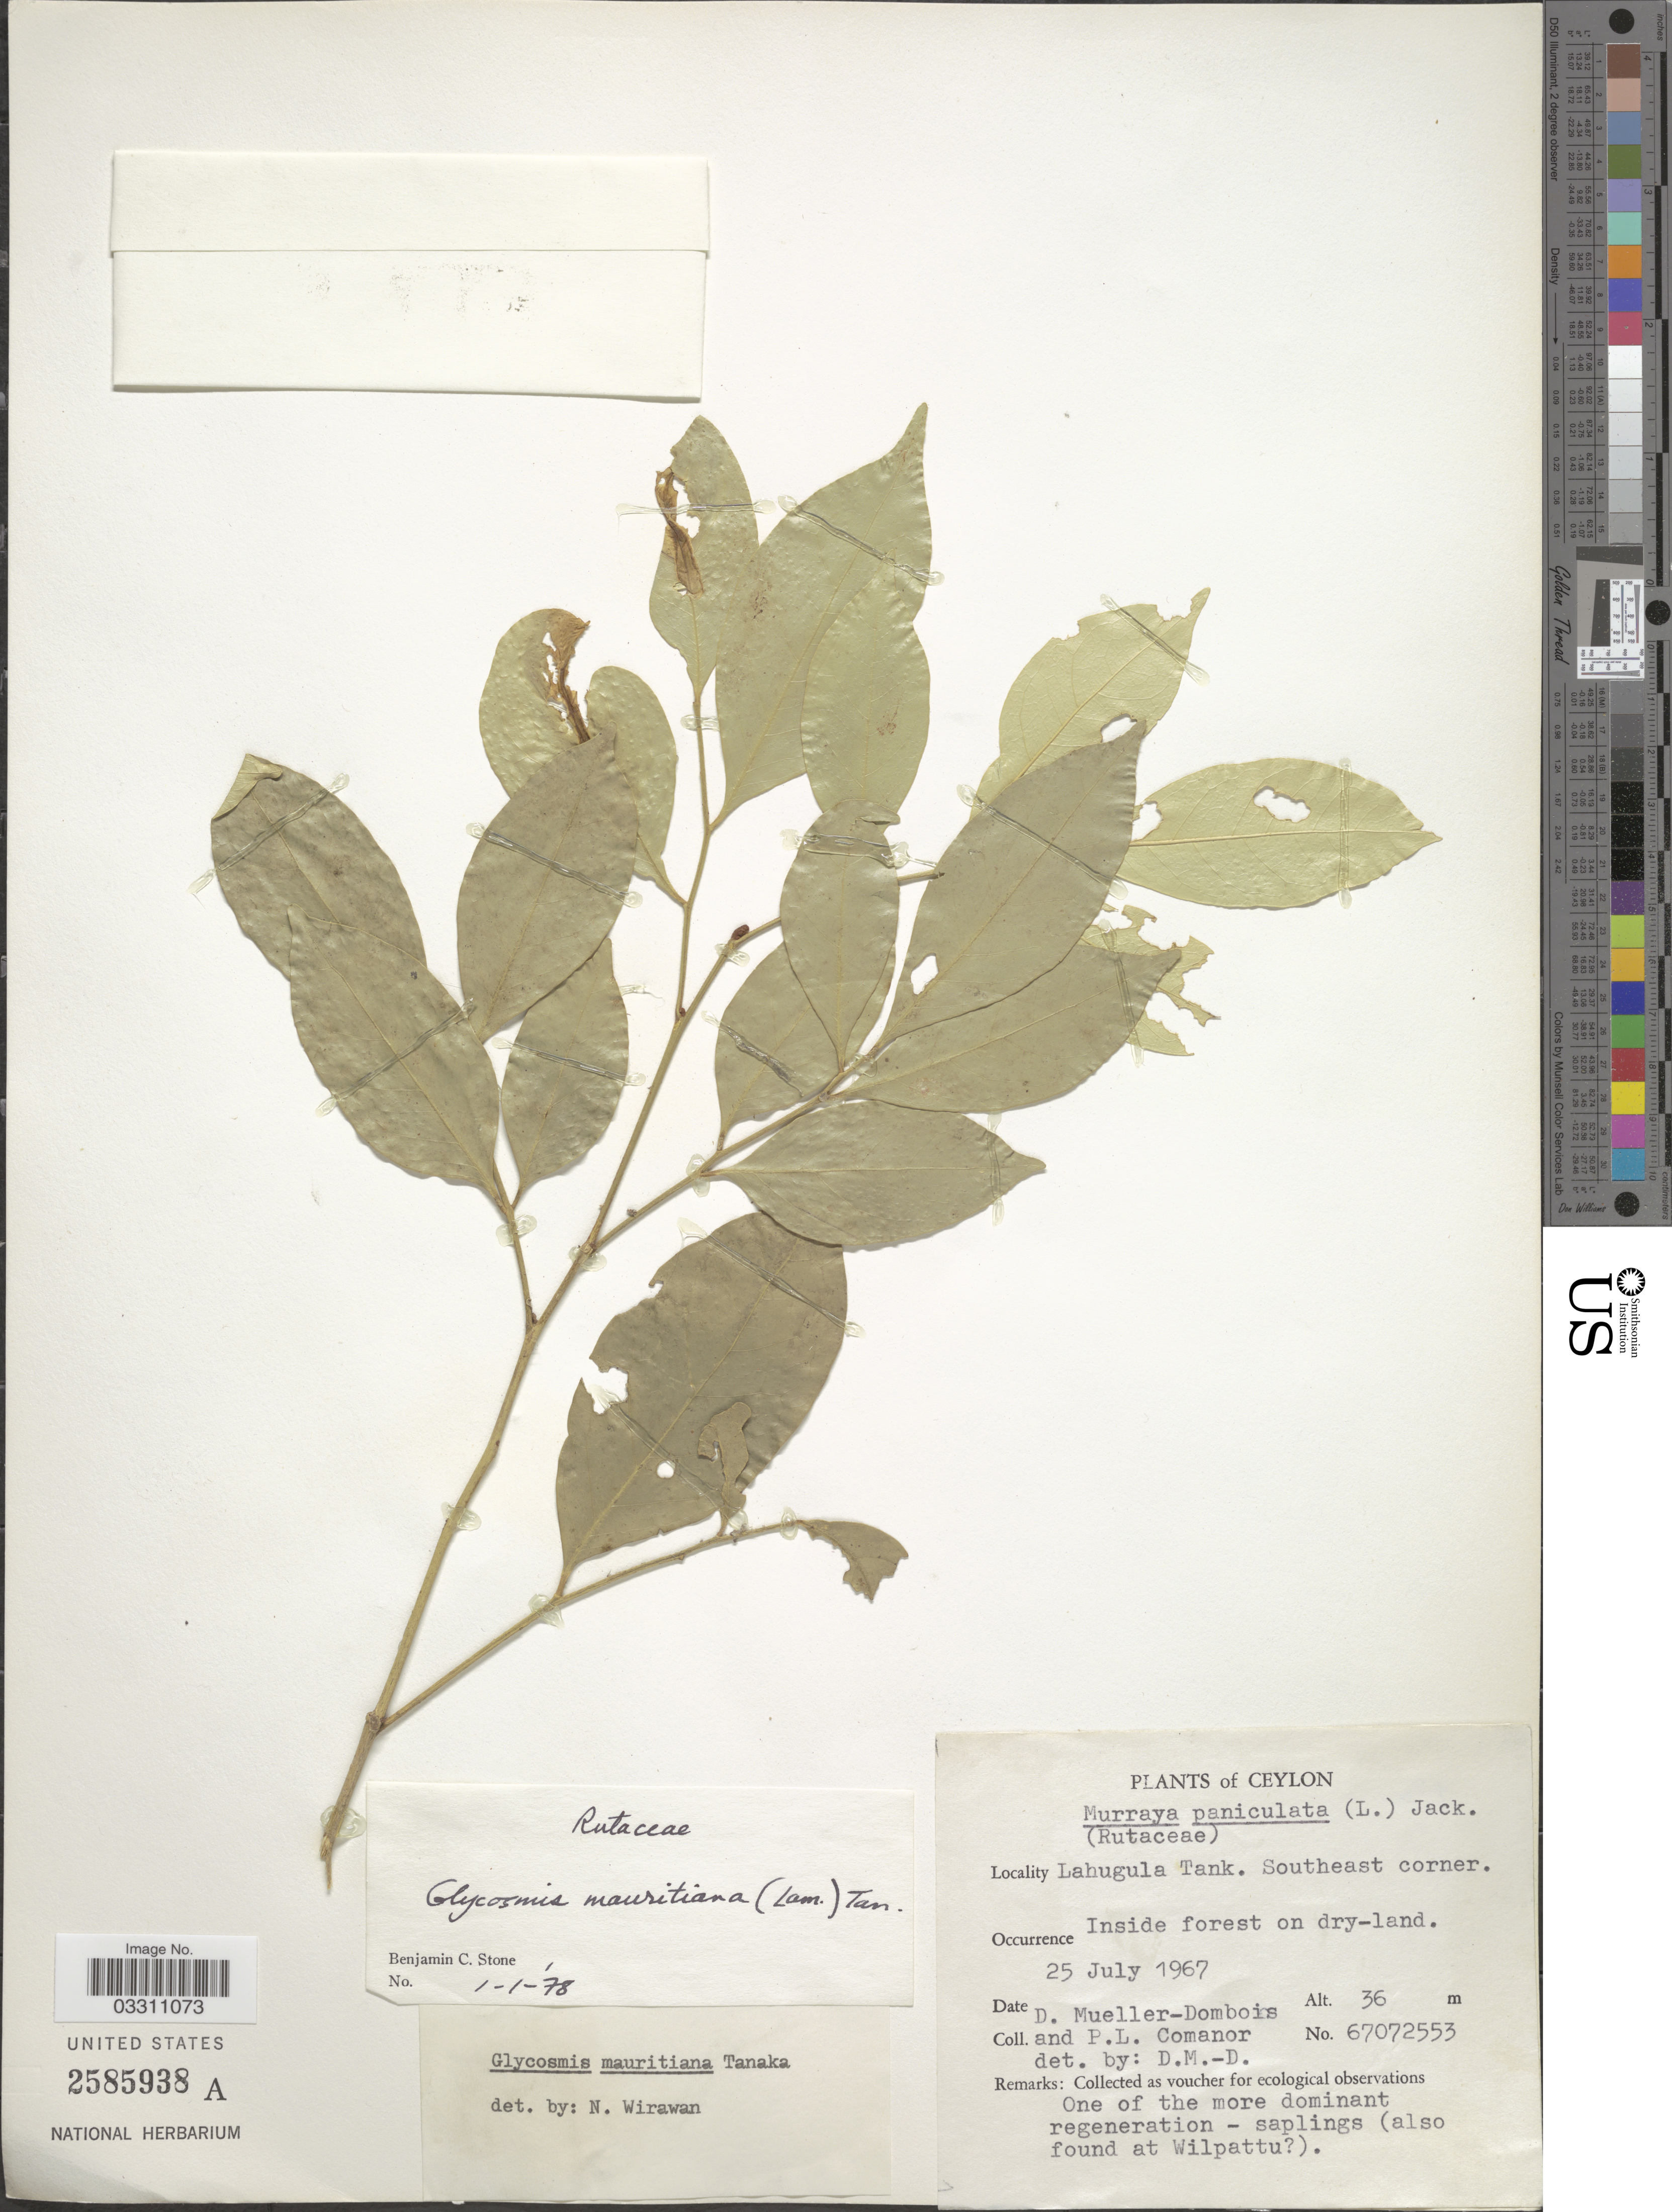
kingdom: Plantae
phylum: Tracheophyta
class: Magnoliopsida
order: Sapindales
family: Rutaceae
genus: Glycosmis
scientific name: Glycosmis mauritiana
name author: (Lamkey) Tanaka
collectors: D. Mueller-Dombois & P. Comanor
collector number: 67072553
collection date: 1967-07-25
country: Sri Lanka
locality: Ceylon, Lahugula Tank. Southeast corner.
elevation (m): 36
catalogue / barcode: US 2585938A